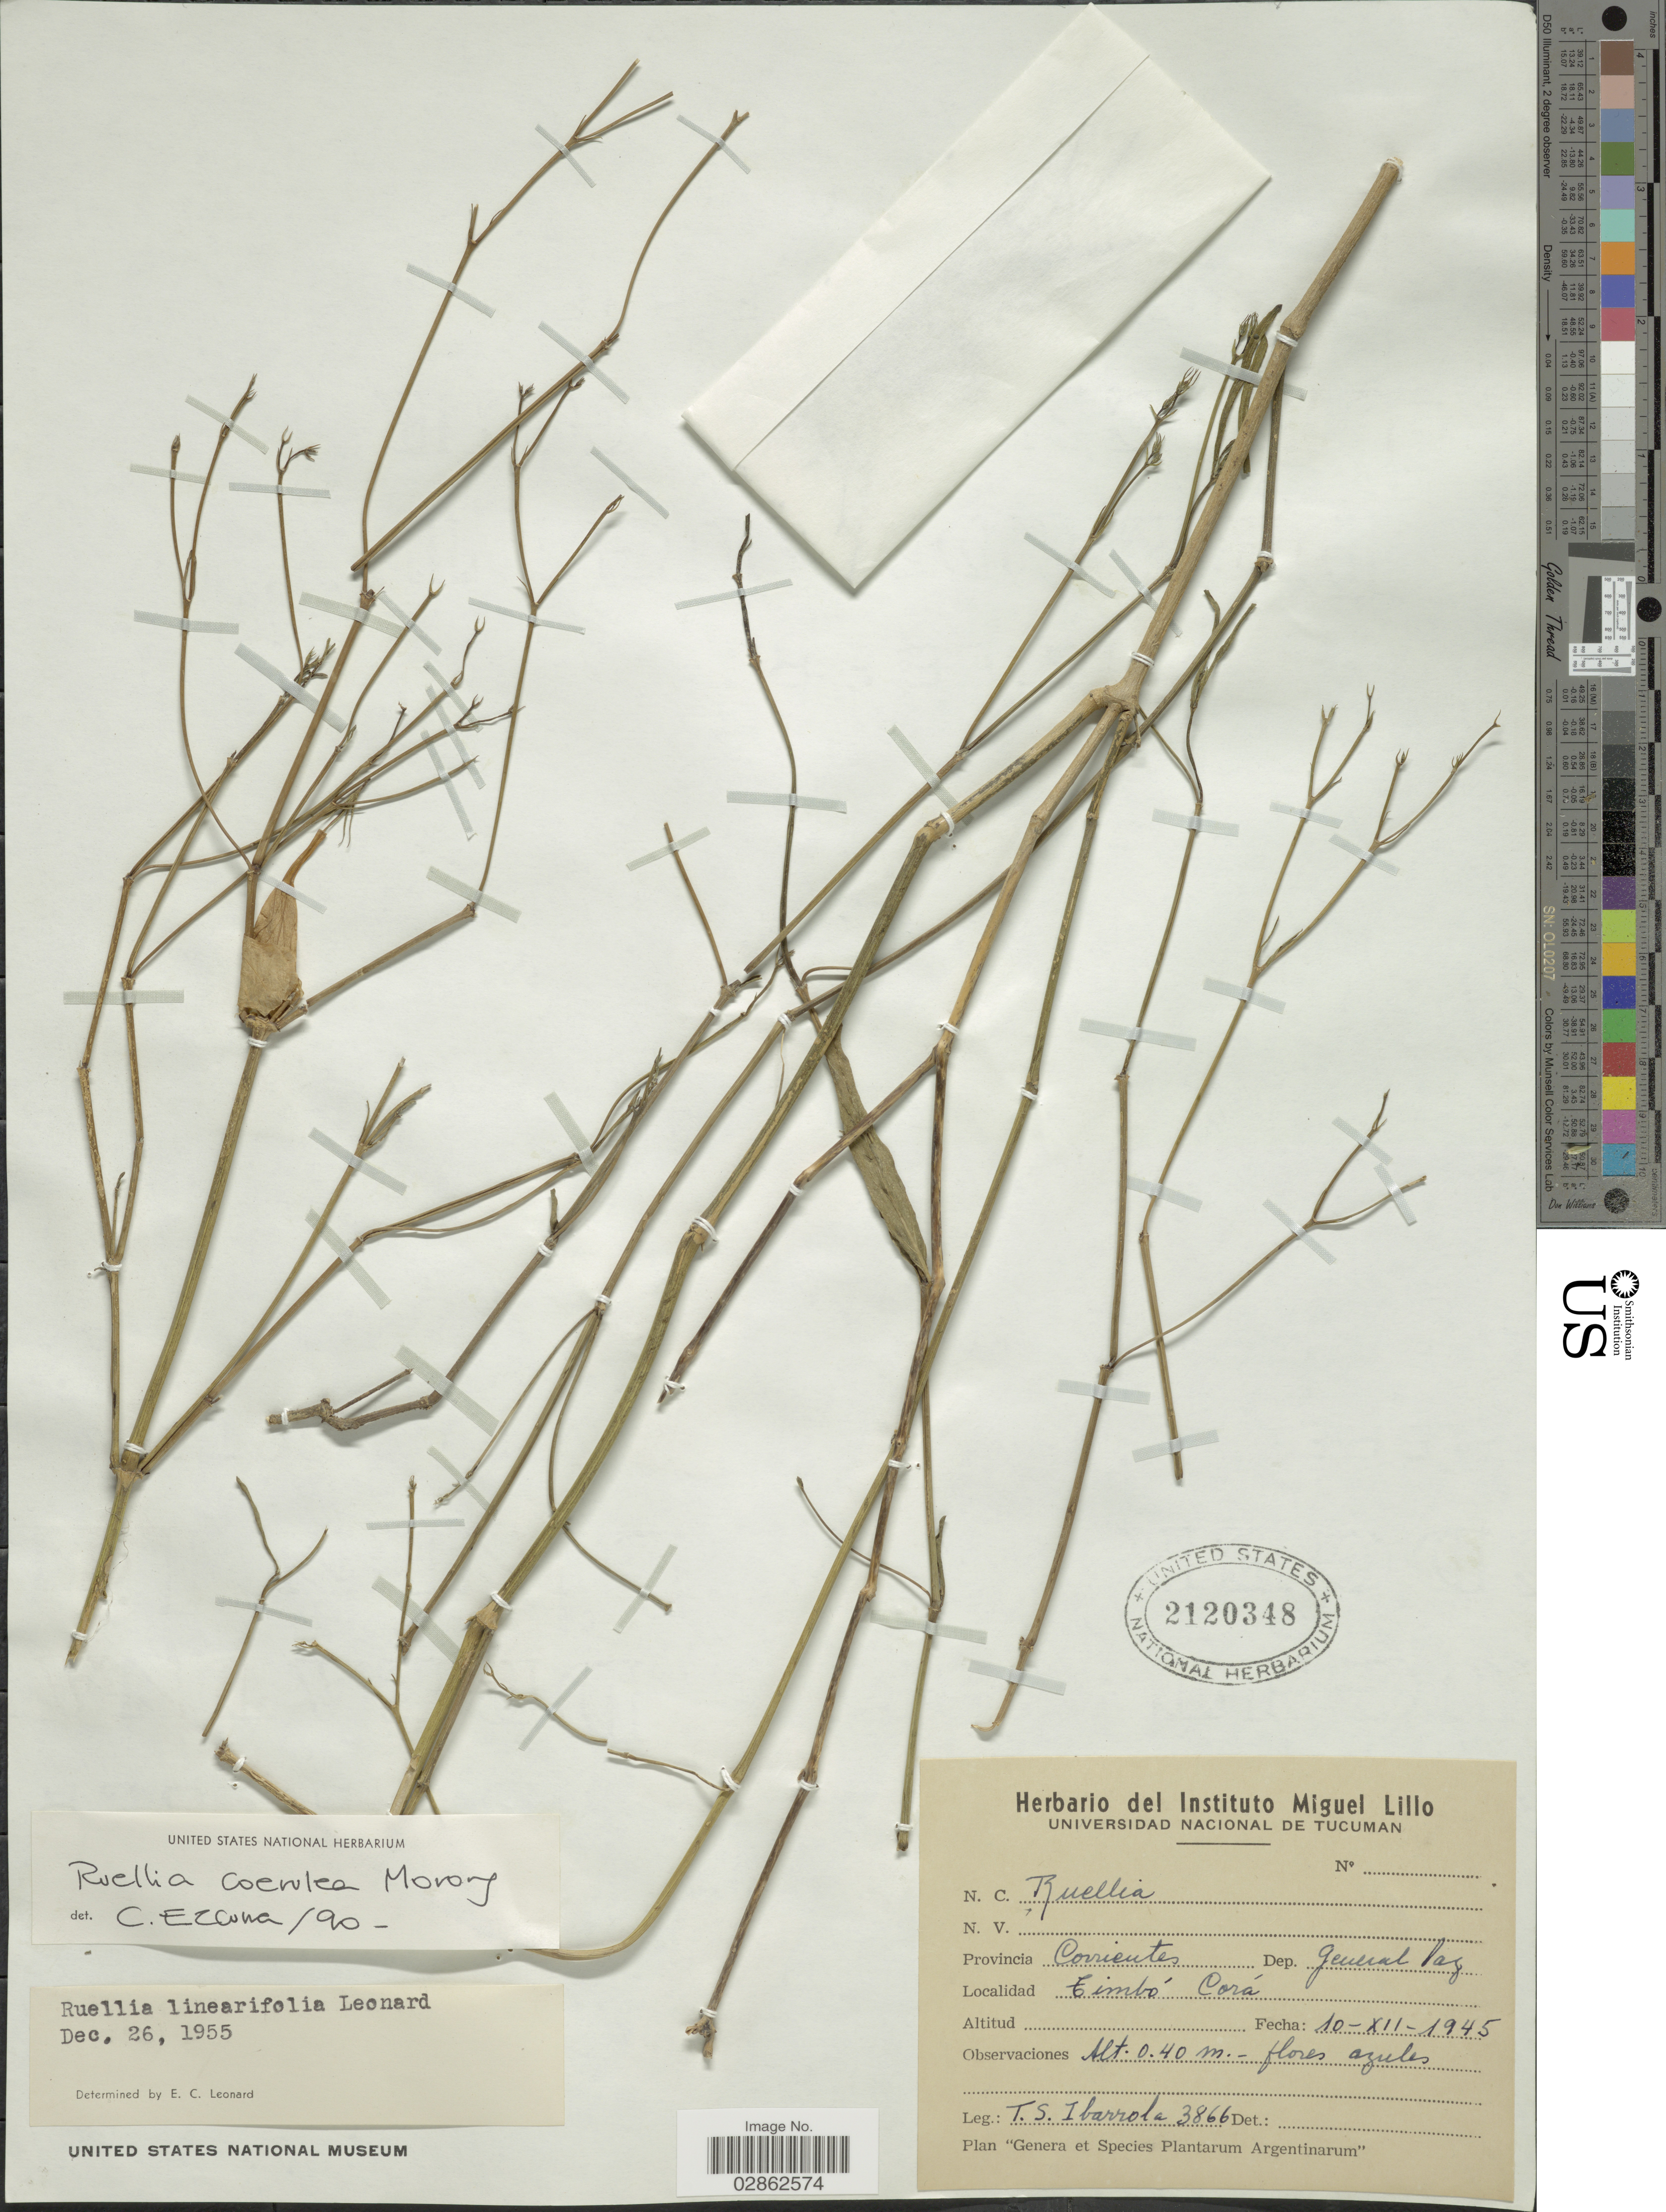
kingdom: Plantae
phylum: Tracheophyta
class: Magnoliopsida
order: Lamiales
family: Acanthaceae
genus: Ruellia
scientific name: Ruellia coerulea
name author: Morong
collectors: T. Ibarrola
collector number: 3866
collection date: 1945-12-10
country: Argentina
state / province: Corrientes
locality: Dep. General Paz. Timbó Corá.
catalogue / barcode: US 2120348